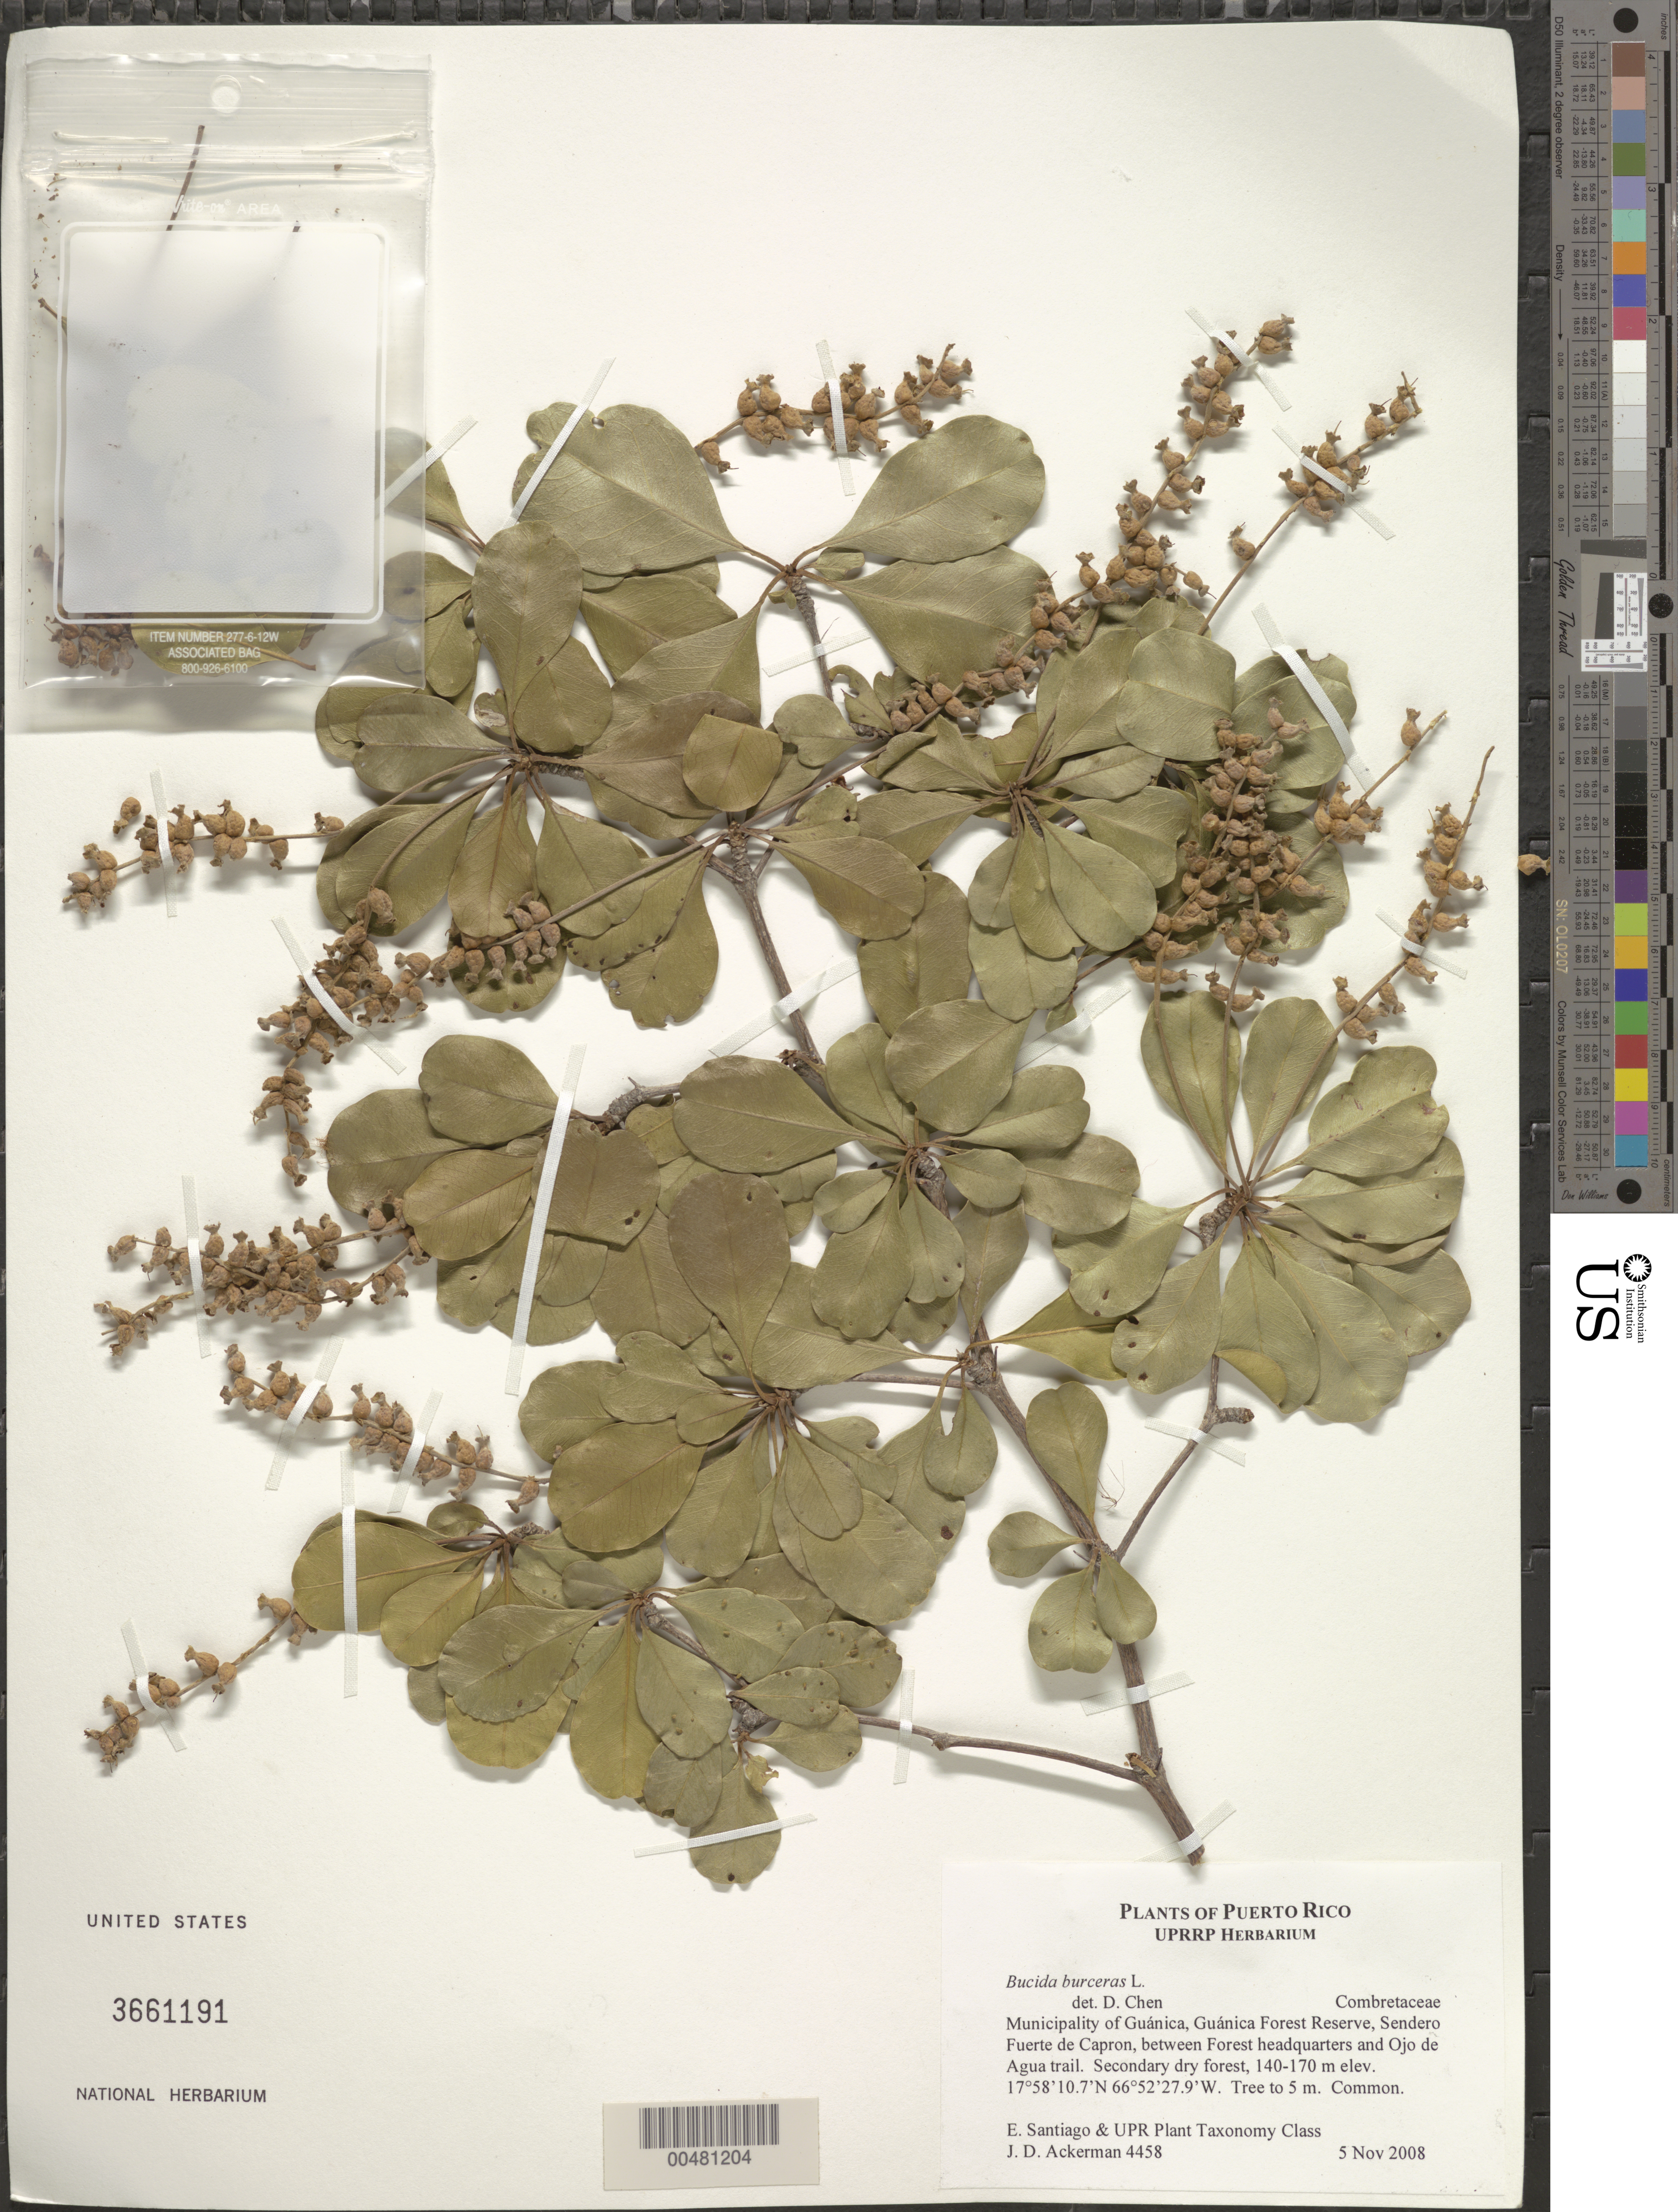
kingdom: Plantae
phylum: Tracheophyta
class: Magnoliopsida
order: Myrtales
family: Combretaceae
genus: Terminalia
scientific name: Terminalia buceras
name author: (L.) C. Wright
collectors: J. D. Ackerman, E. Santiago & UPR Plant Taxonomy Class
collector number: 4458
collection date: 2008-11-05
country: Puerto Rico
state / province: Guánica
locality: Guánica Forest Reserve, Sendero Fuerte de Capron, between forest headquarters and Ojo de Agua trail.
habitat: Secondary dry forest. Common.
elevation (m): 140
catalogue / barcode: US 3661191